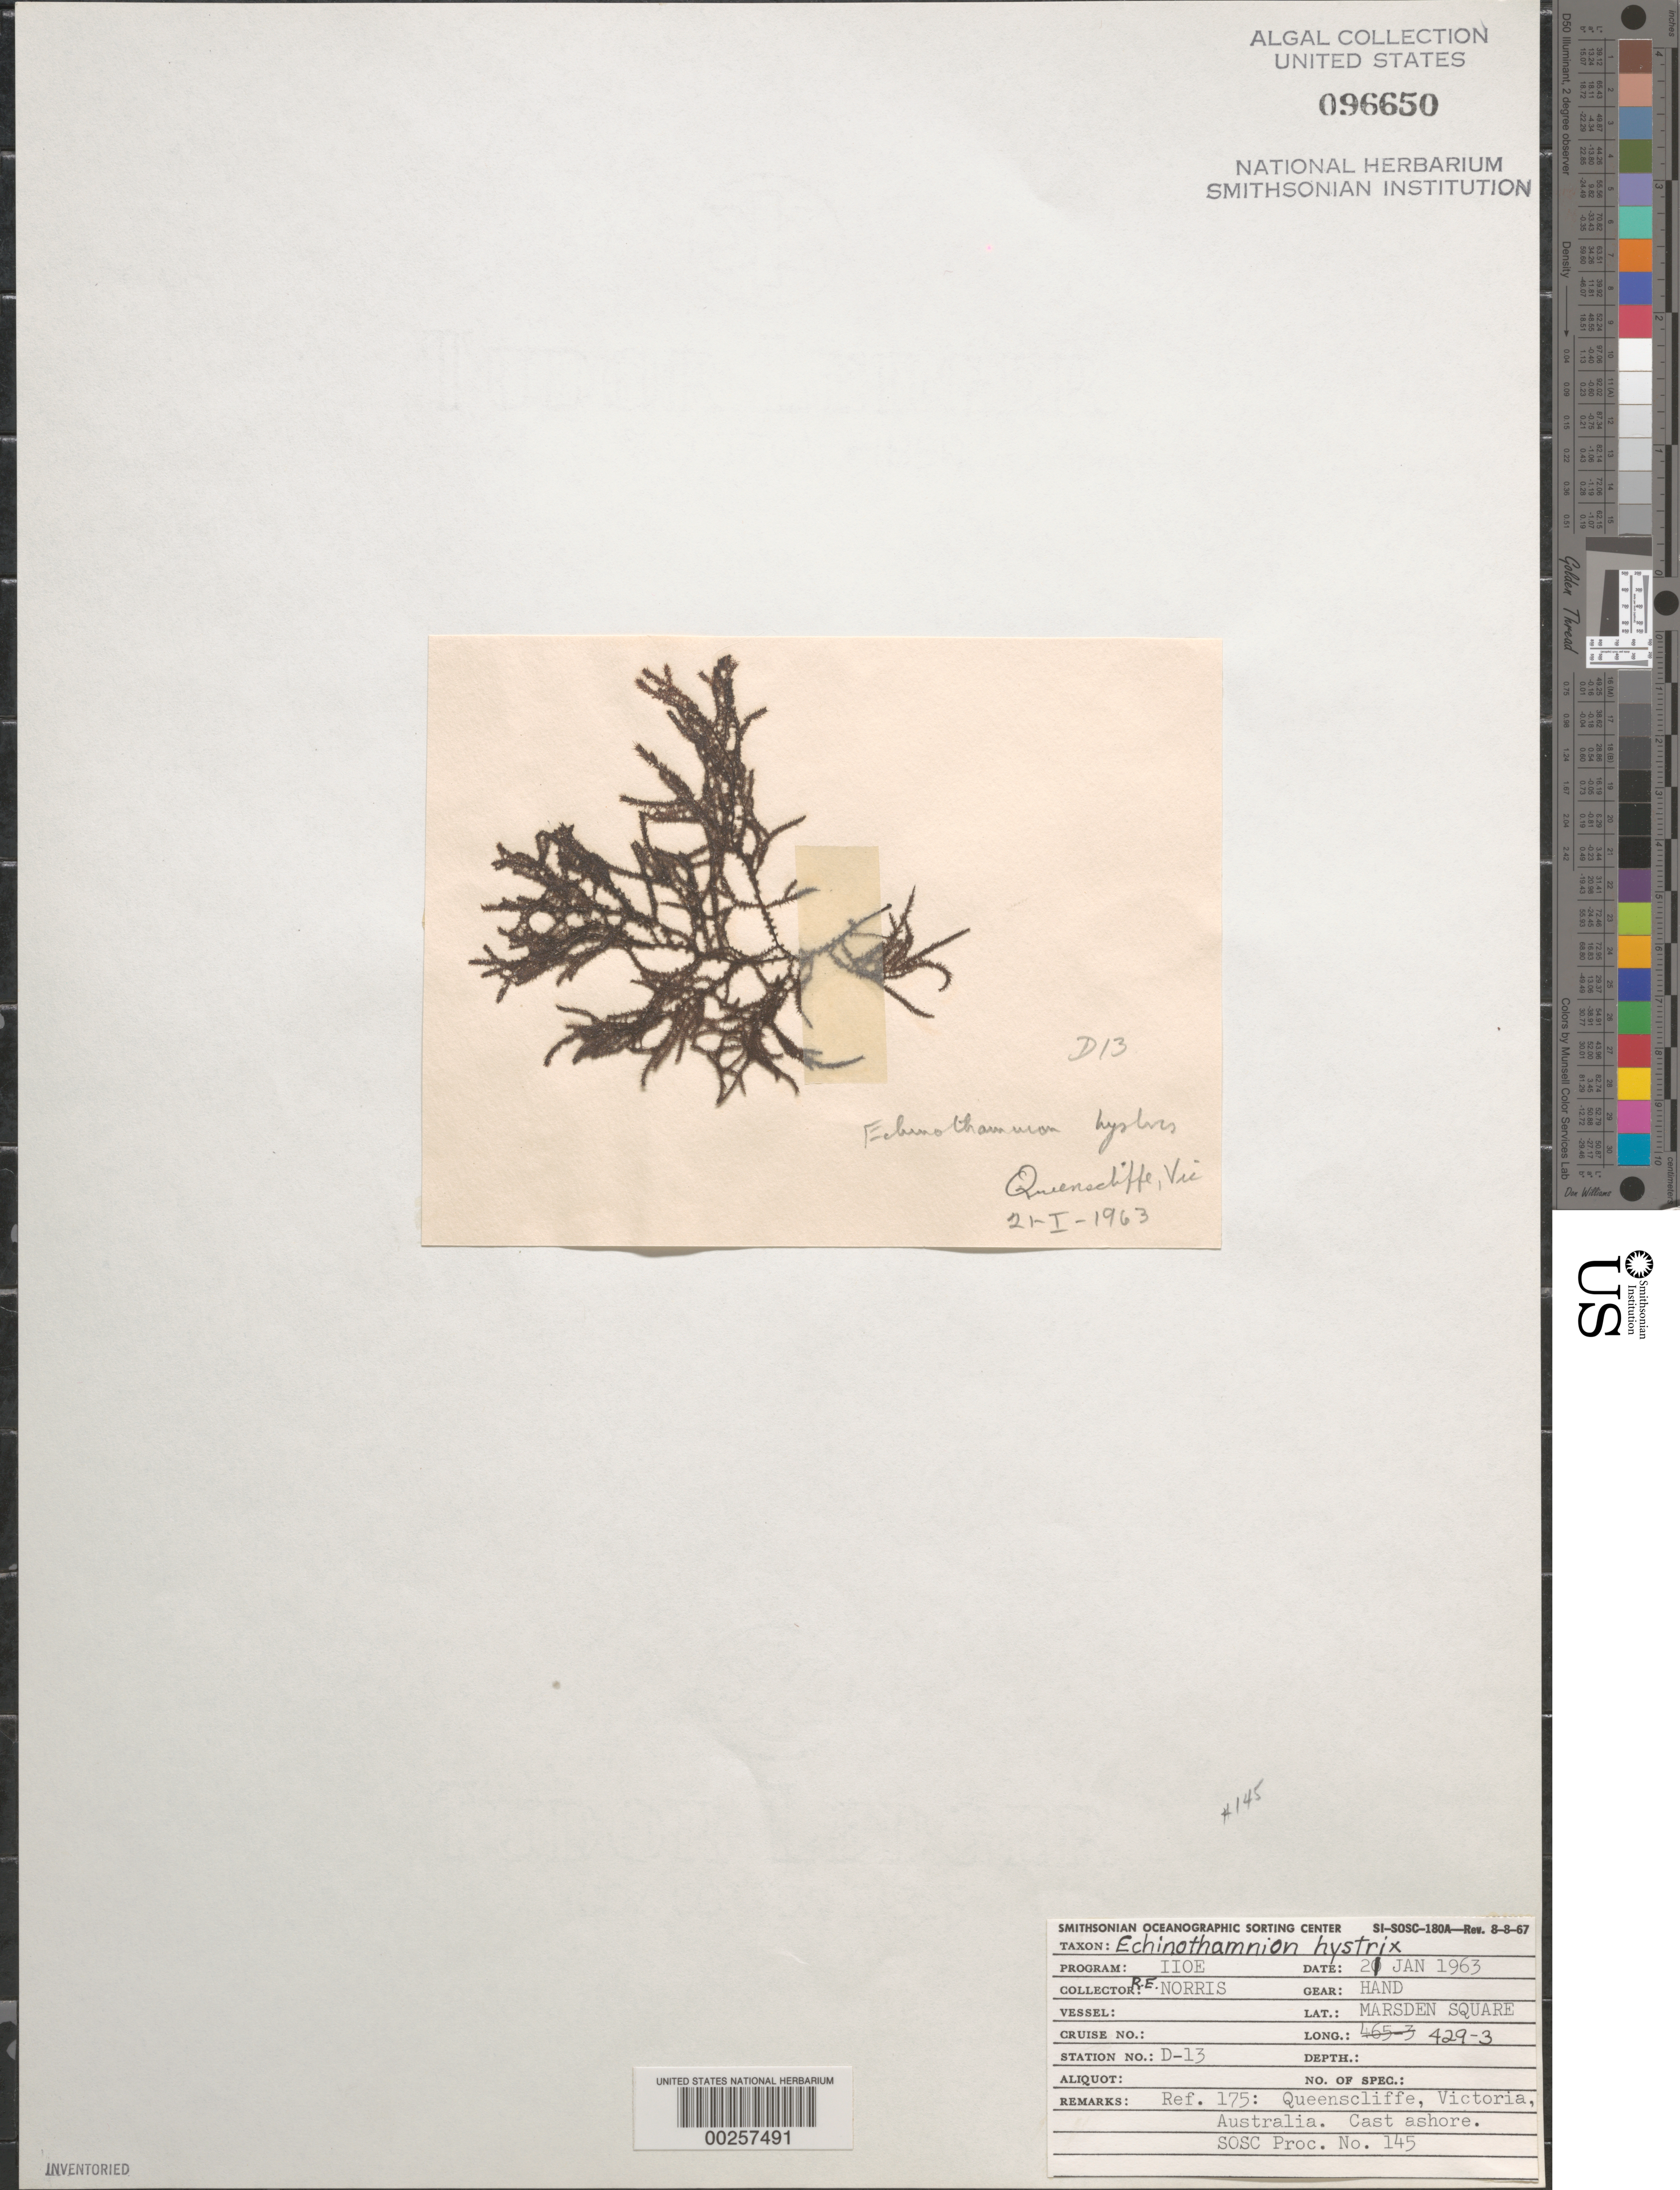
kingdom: Plantae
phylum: Rhodophyta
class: Florideophyceae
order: Ceramiales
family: Rhodomelaceae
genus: Eutrichosiphonia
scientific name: Eutrichosiphonia paniculata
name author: (Mont.) D.E.Bustamante & T.O. Cho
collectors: R. E. Norris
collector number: Station D-13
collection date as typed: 21 Jan 1963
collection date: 1963-01-21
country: Australia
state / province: Victoria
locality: Queenscliffe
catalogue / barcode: US 96650